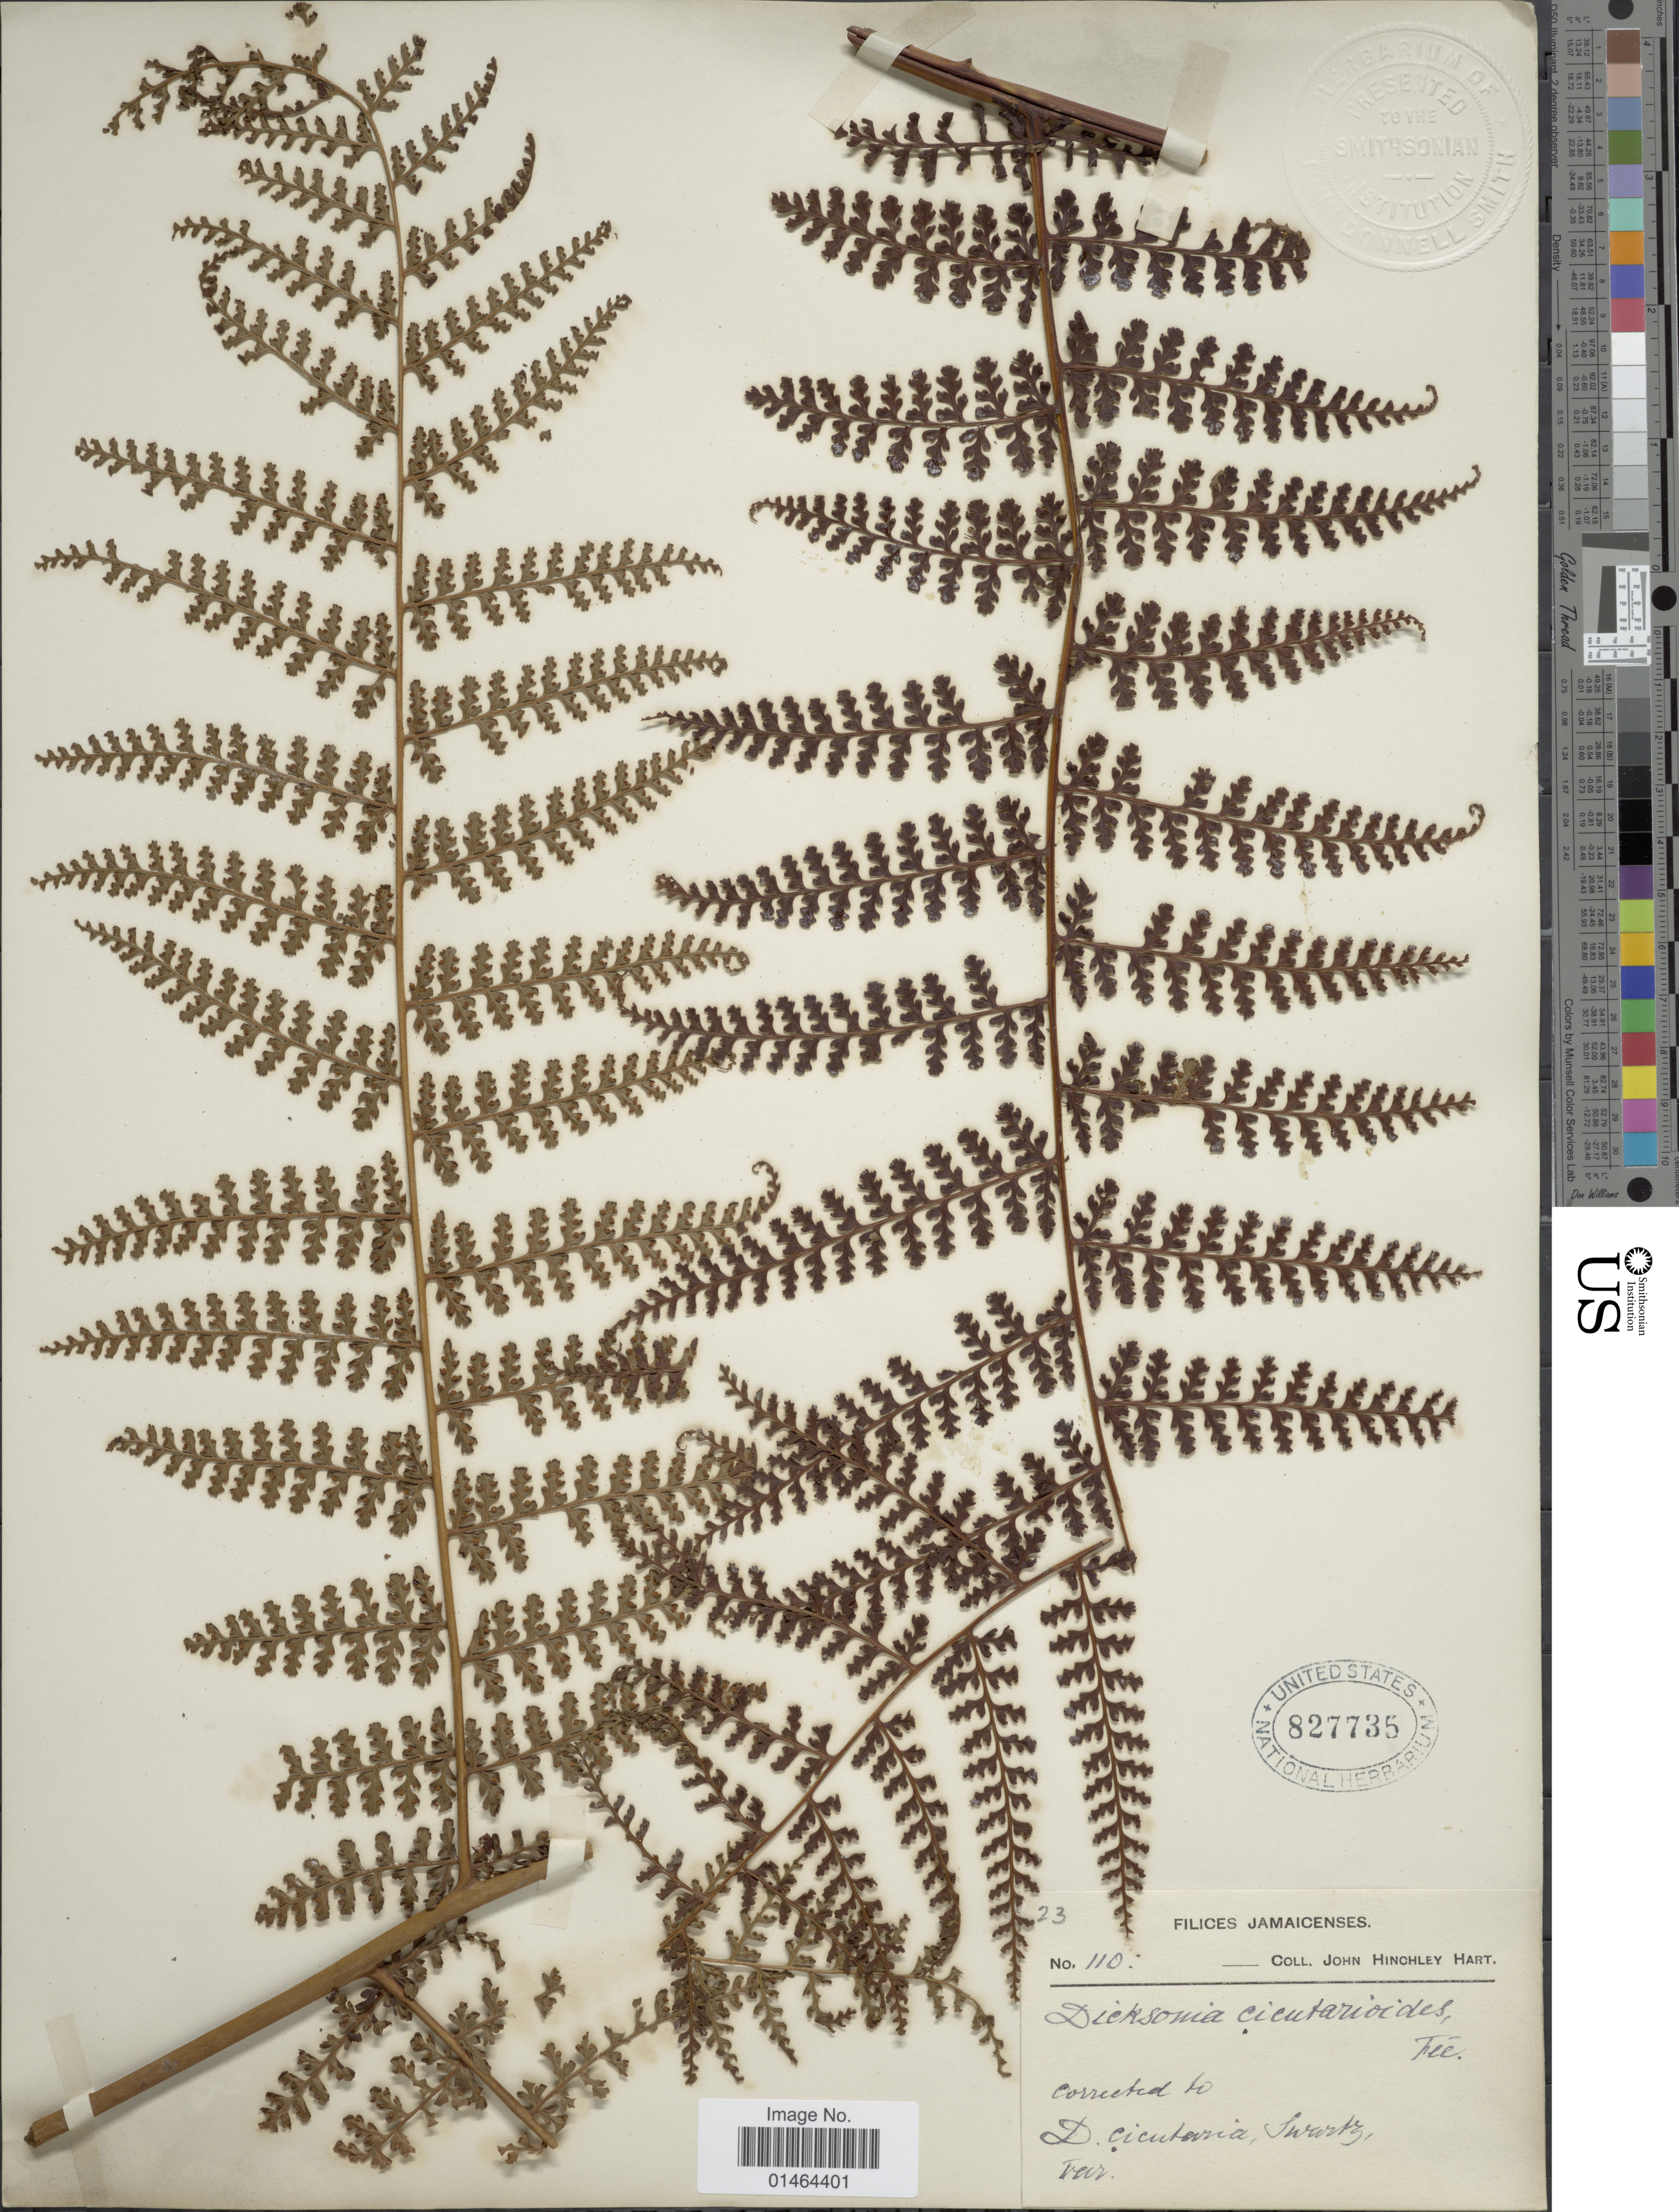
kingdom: Plantae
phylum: Tracheophyta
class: Polypodiopsida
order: Polypodiales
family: Dennstaedtiaceae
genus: Dennstaedtia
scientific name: Dennstaedtia cornuta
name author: (Kaulf.) Mett.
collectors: J. H. Hart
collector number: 110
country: Jamaica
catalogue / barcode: US 827735